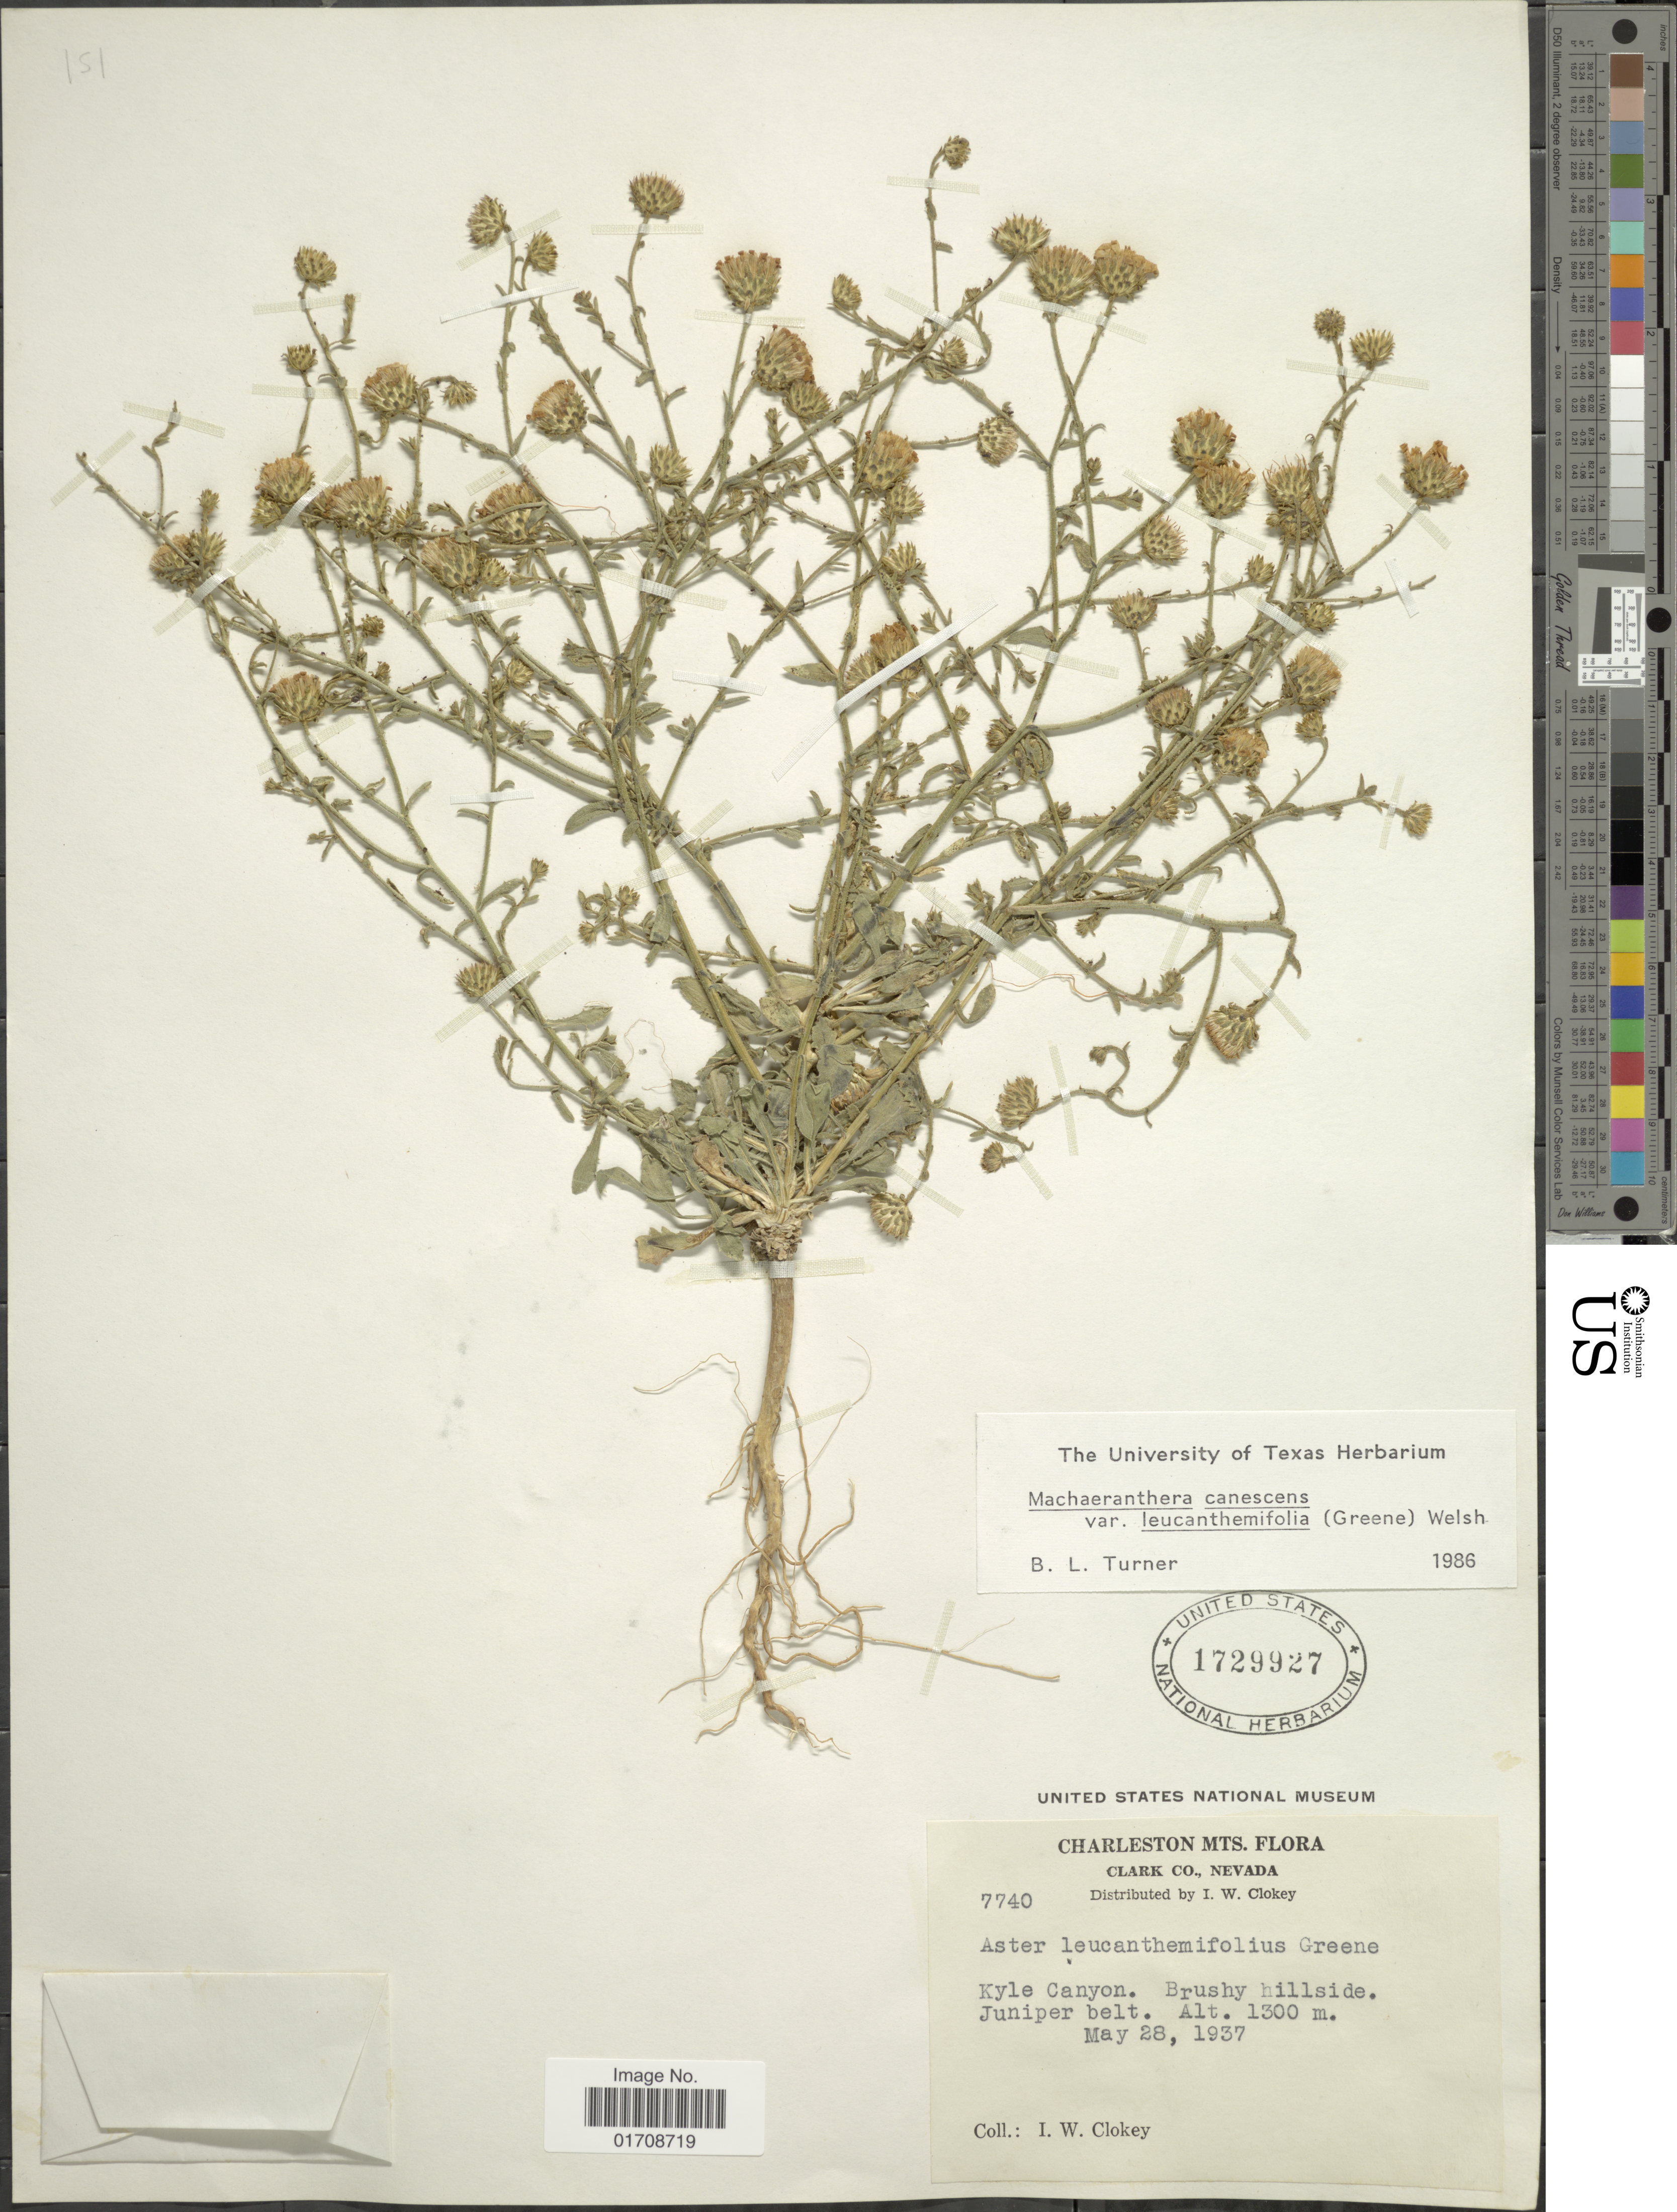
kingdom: Plantae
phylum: Tracheophyta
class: Magnoliopsida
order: Asterales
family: Asteraceae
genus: Machaeranthera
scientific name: Machaeranthera canescens var. leucanthemifolius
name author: (Greene) S.L. Welsh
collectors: I. W. Clokey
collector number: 7740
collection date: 1937-05-28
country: United States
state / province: Nevada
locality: Charleston Mts., Clark Co., Kyle Canyon, Juniper belt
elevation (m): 1300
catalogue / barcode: US 1729927